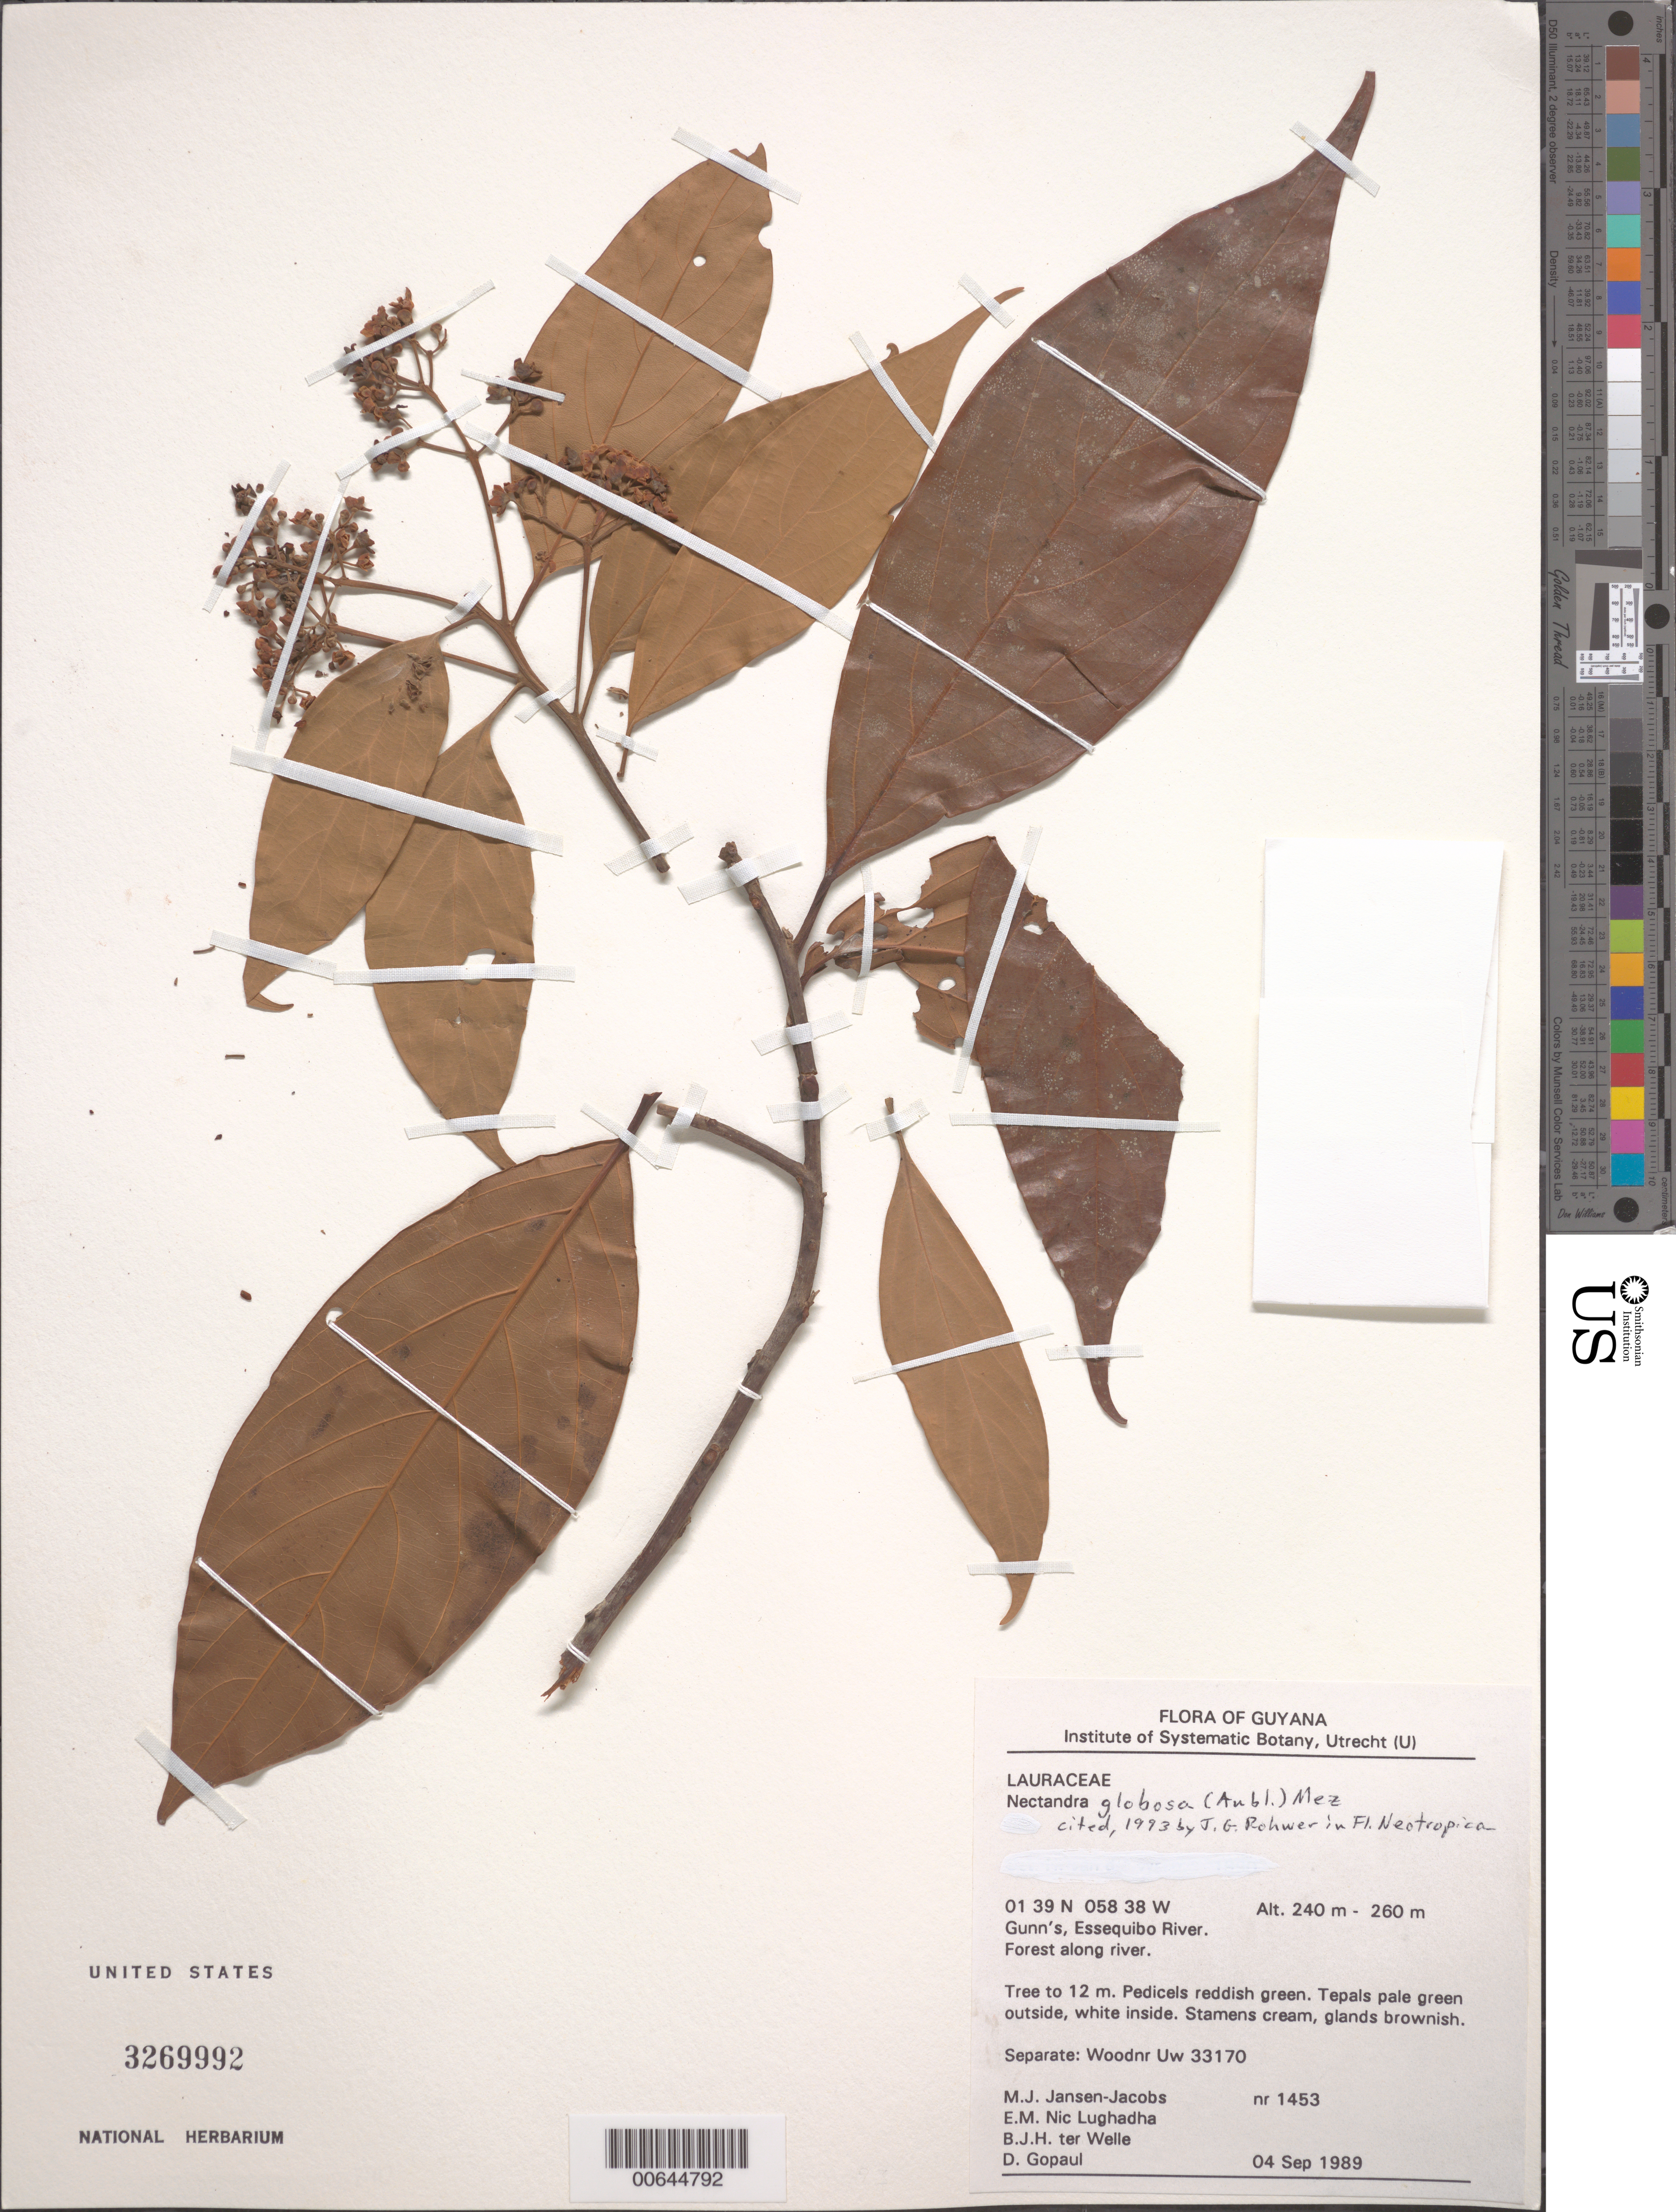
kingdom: Plantae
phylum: Tracheophyta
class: Magnoliopsida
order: Laurales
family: Lauraceae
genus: Nectandra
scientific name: Nectandra globosa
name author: (Aubl.) Mez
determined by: Rohwer, J. G.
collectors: M. J. Jansen-Jacobs, E. Nic Lughadha, B. Welle & D. Gopaul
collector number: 1453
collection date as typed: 4-Sep-89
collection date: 1989-09-04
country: Guyana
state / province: U. Takutu-U. Essequibo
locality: Gunn's, Essequibo River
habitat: Forest along river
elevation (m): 240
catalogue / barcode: US 3269992